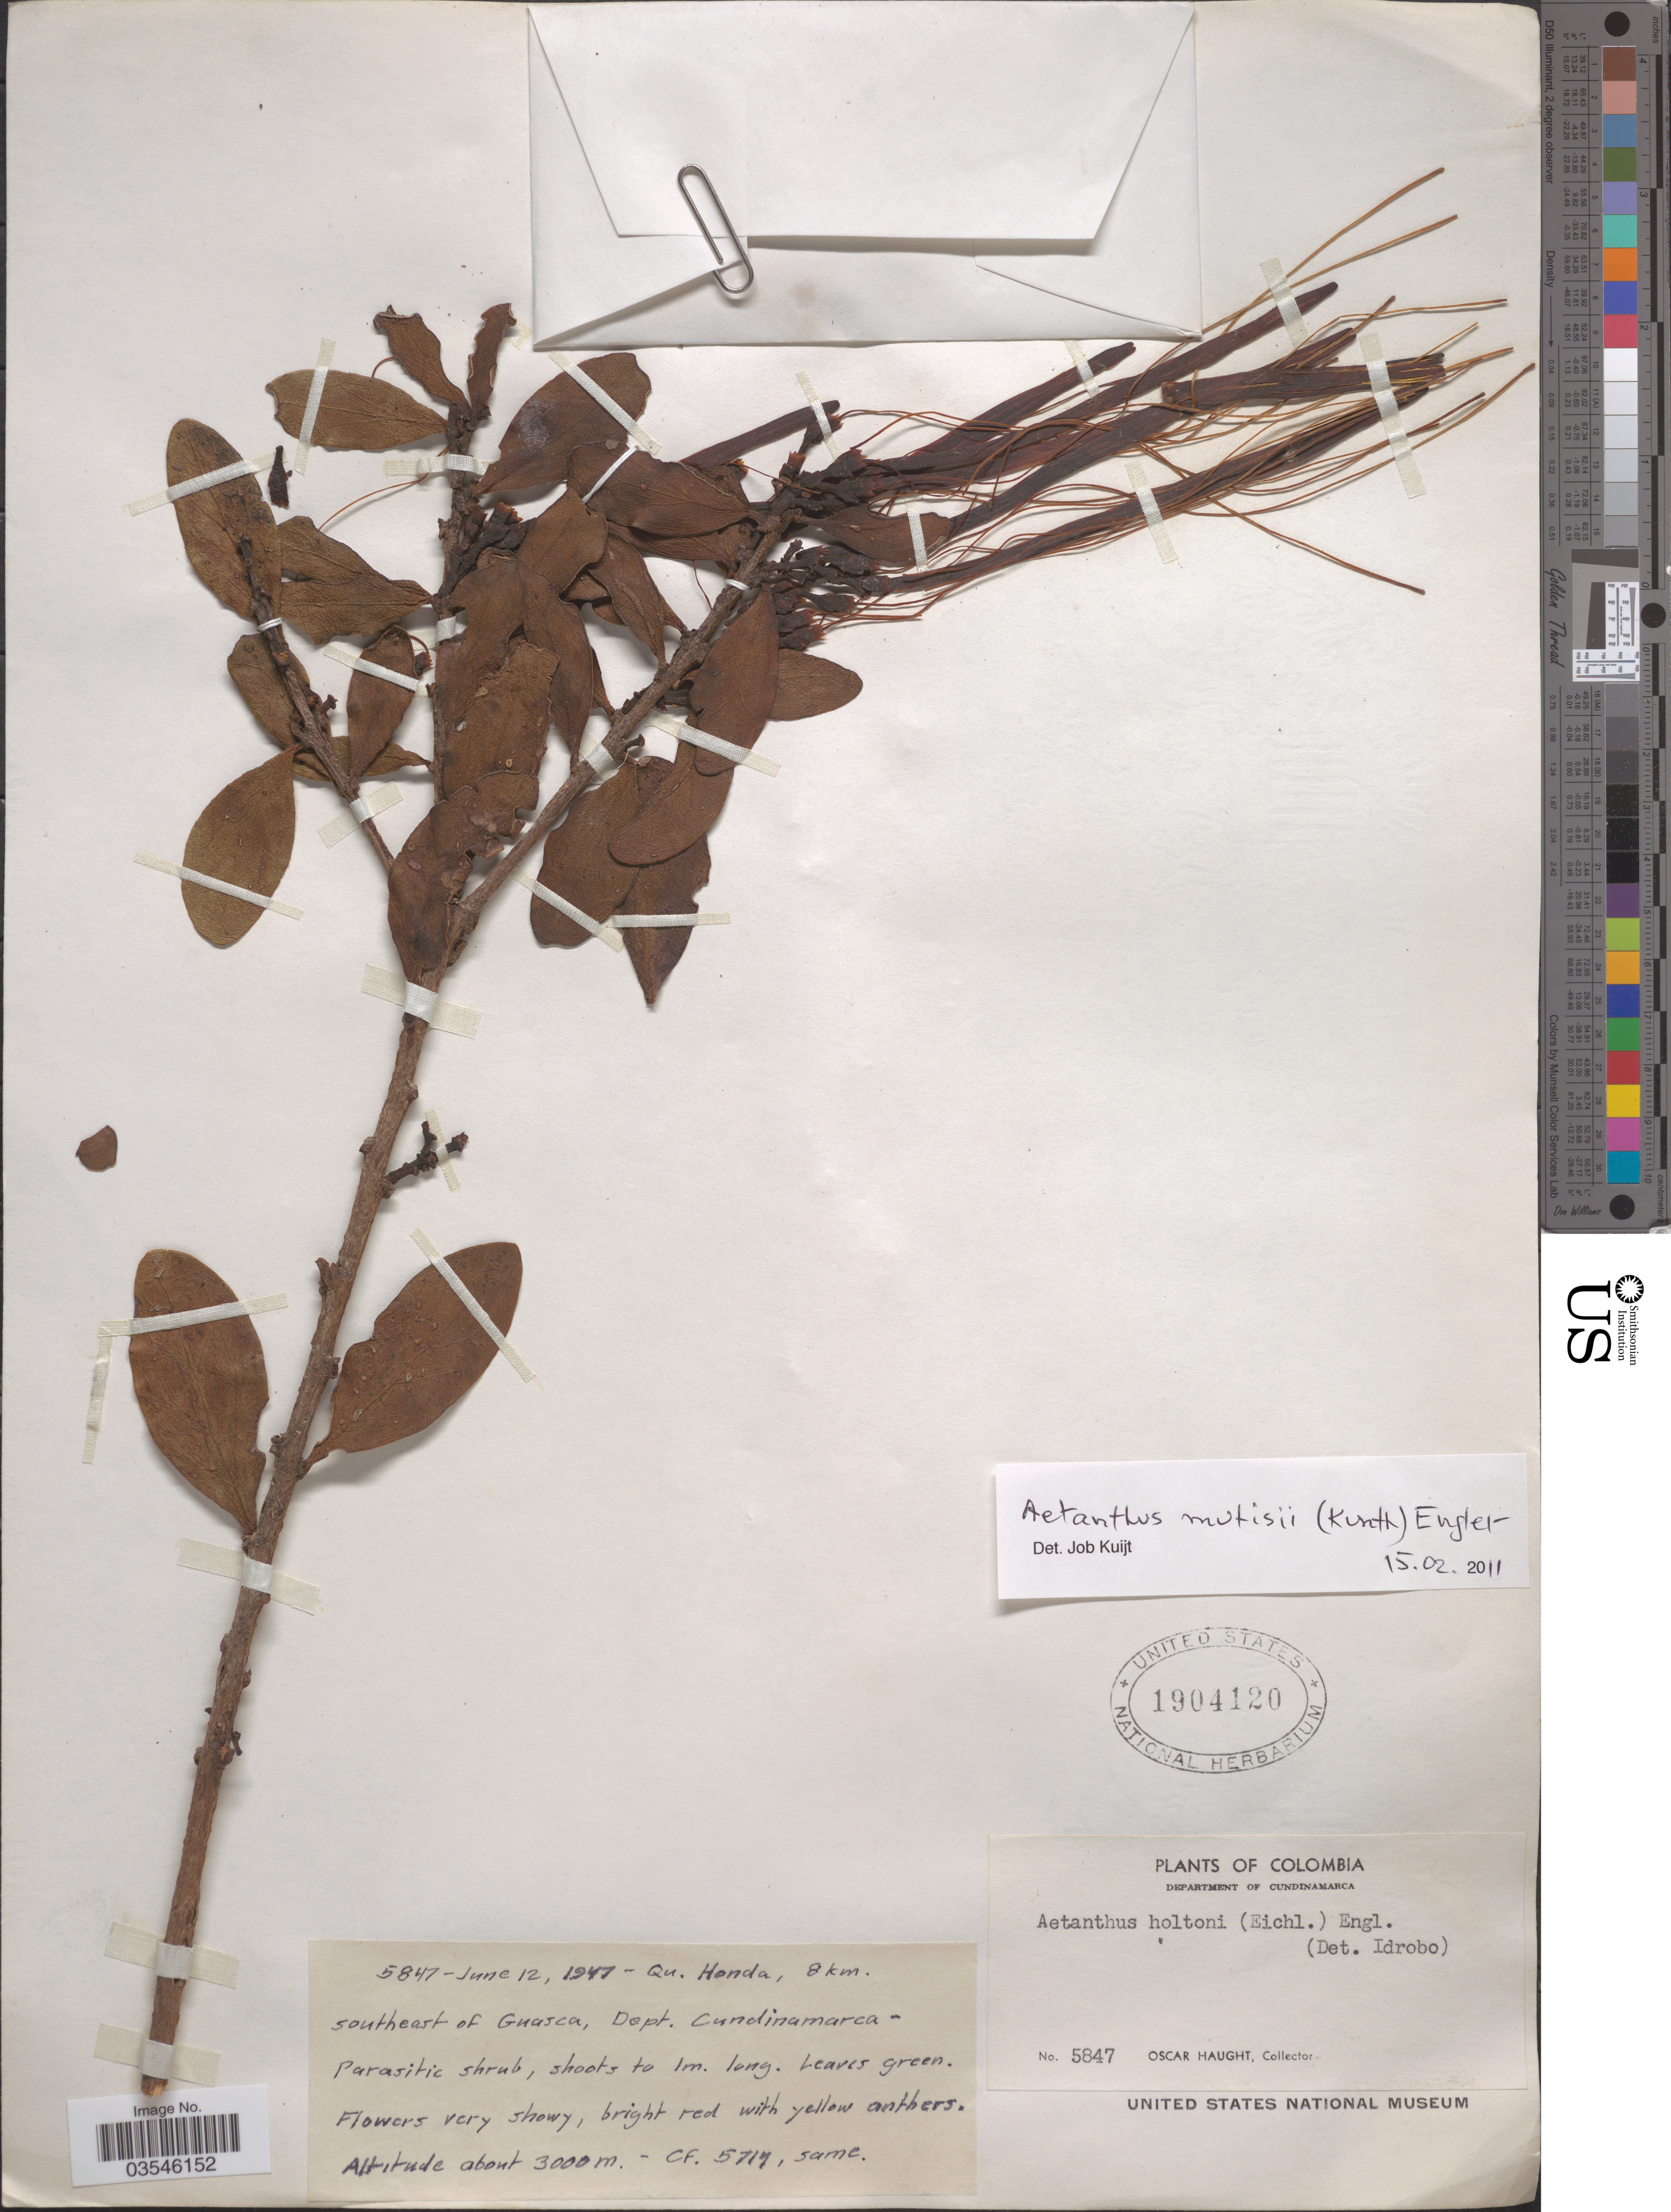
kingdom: Plantae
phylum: Tracheophyta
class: Magnoliopsida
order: Santalales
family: Loranthaceae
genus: Aetanthus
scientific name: Aetanthus mutisii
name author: (Kunth) Engl.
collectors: O. L. Haught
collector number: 5847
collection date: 1947-06-12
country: Colombia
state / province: Cundinamarca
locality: Qu. Honda, 8 km. southeast of Guasca, Dept. Cundinamarca.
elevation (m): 3000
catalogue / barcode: US 1904120